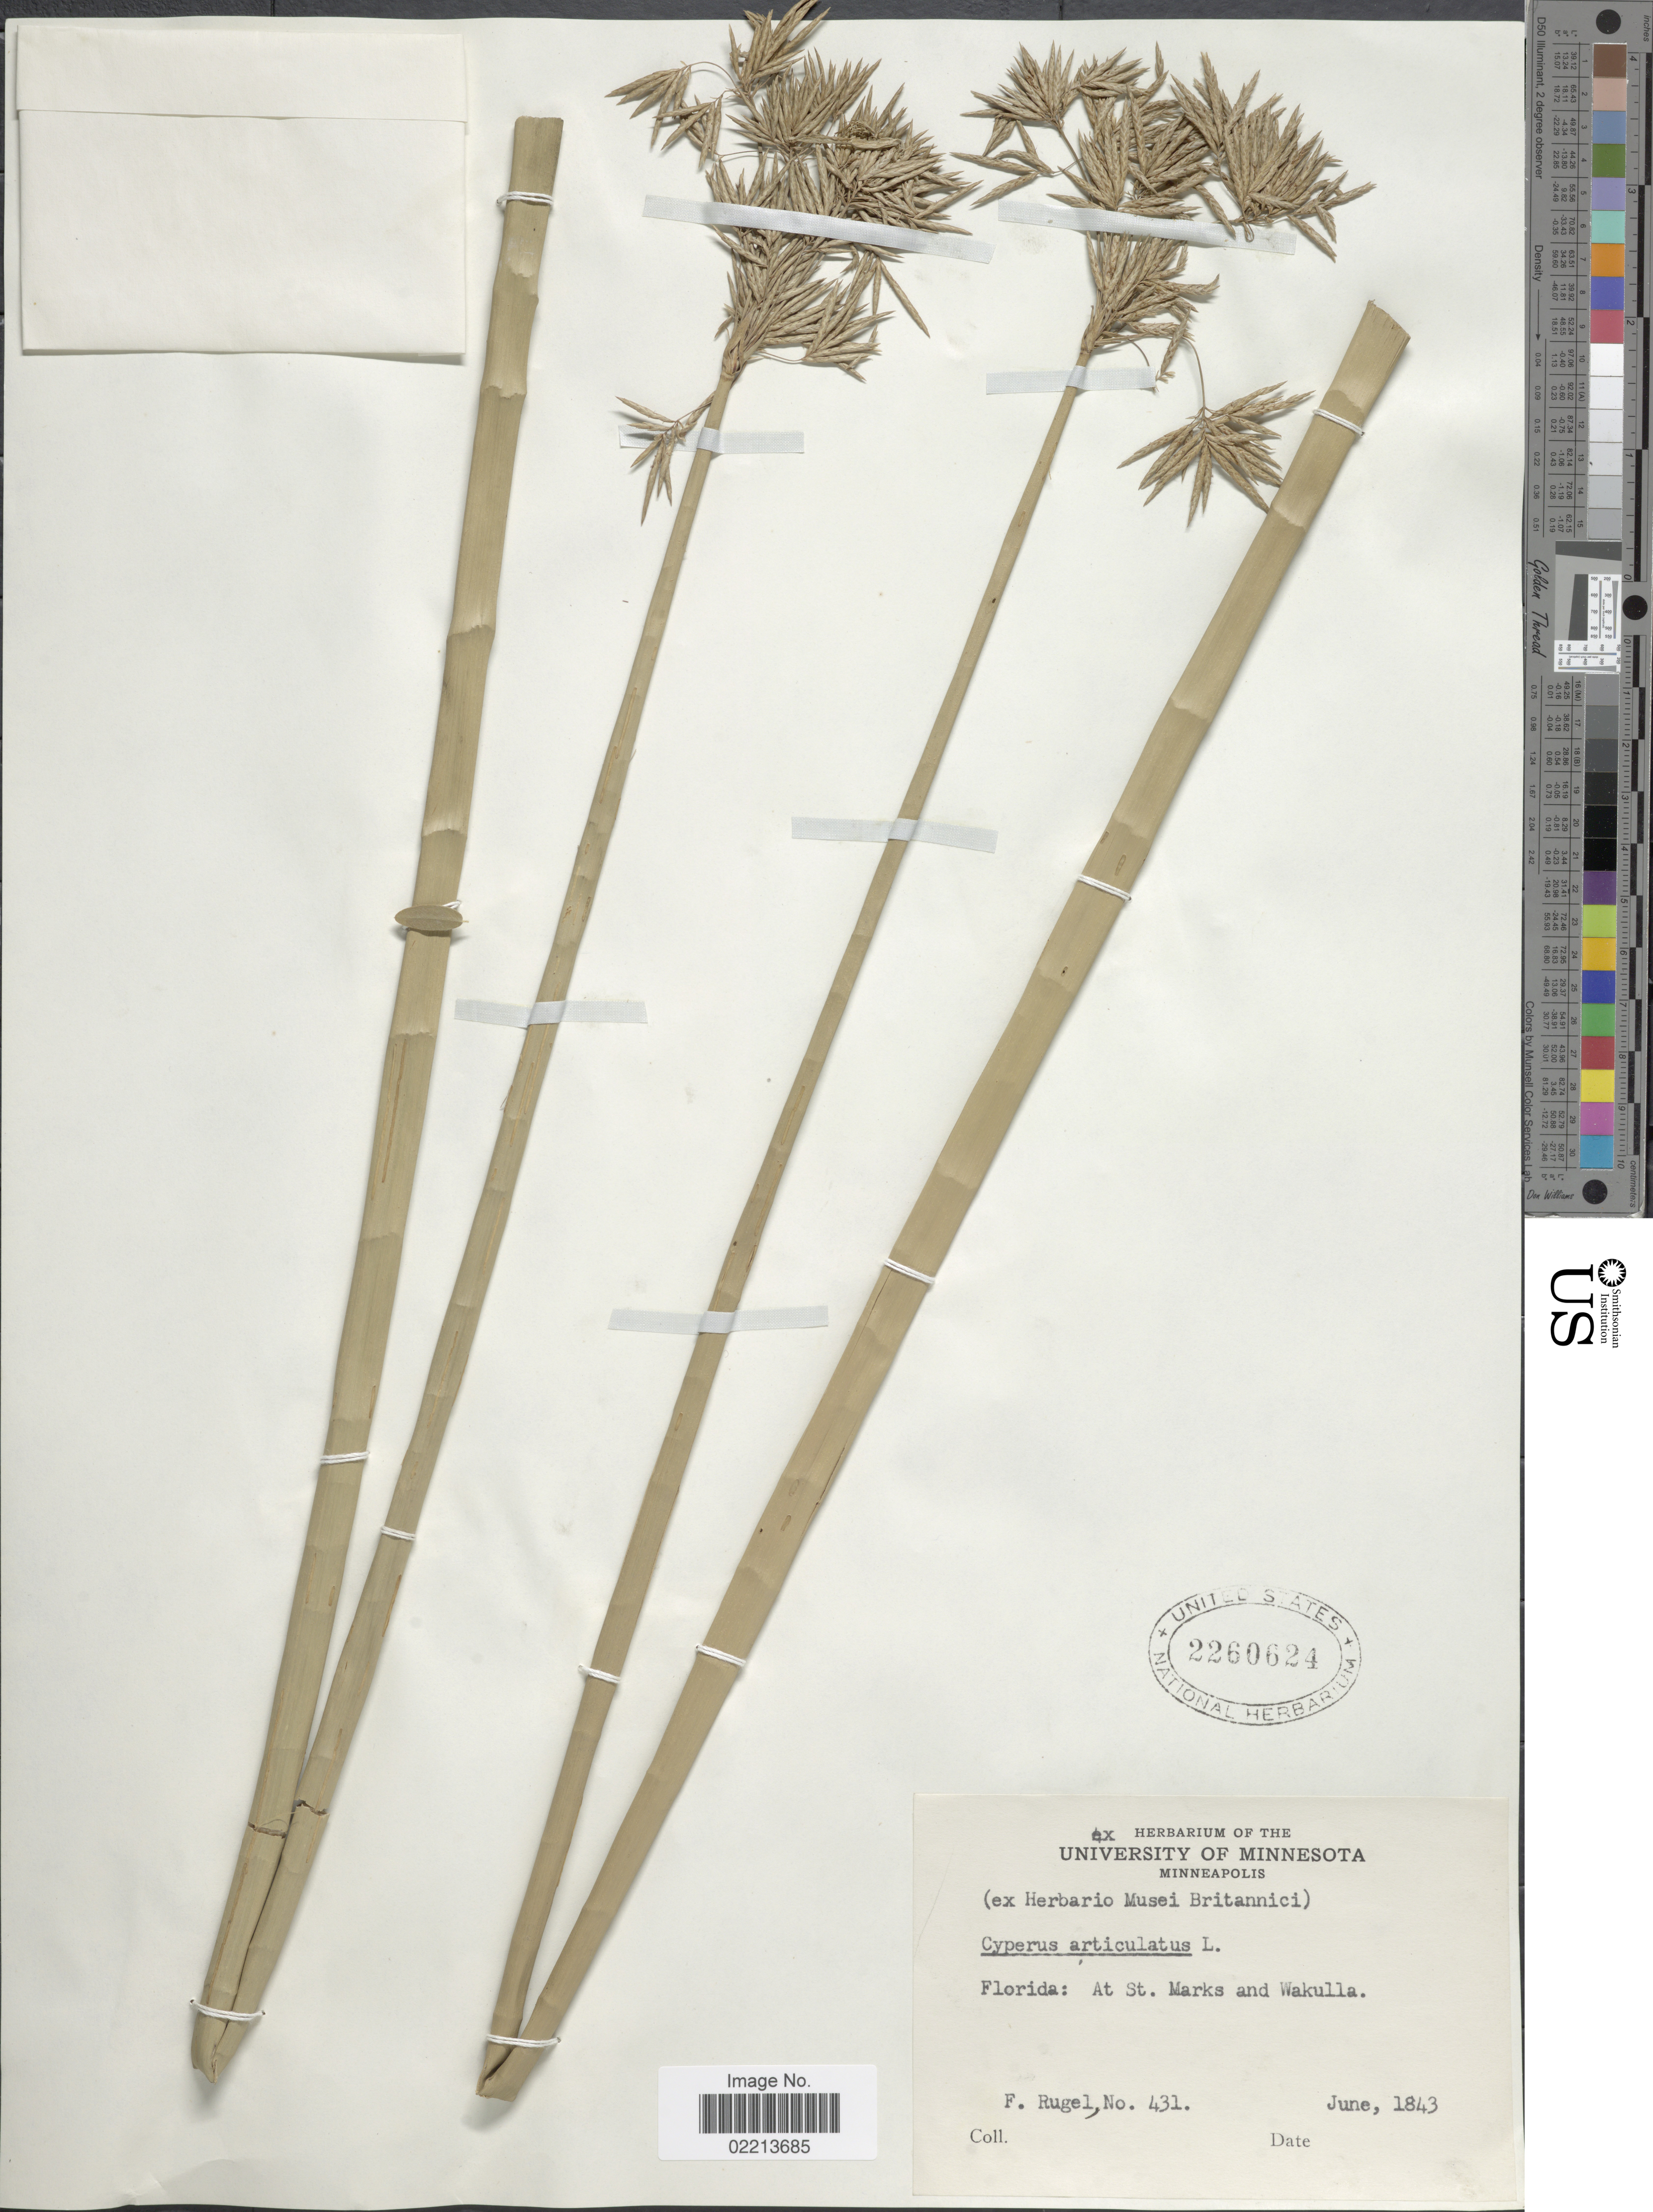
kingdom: Plantae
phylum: Tracheophyta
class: Liliopsida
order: Poales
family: Cyperaceae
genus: Cyperus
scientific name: Cyperus articulatus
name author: L.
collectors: F. Rugel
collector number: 431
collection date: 1843-06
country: United States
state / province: Florida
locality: At St. Marks and Wakulla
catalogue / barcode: US 2260624